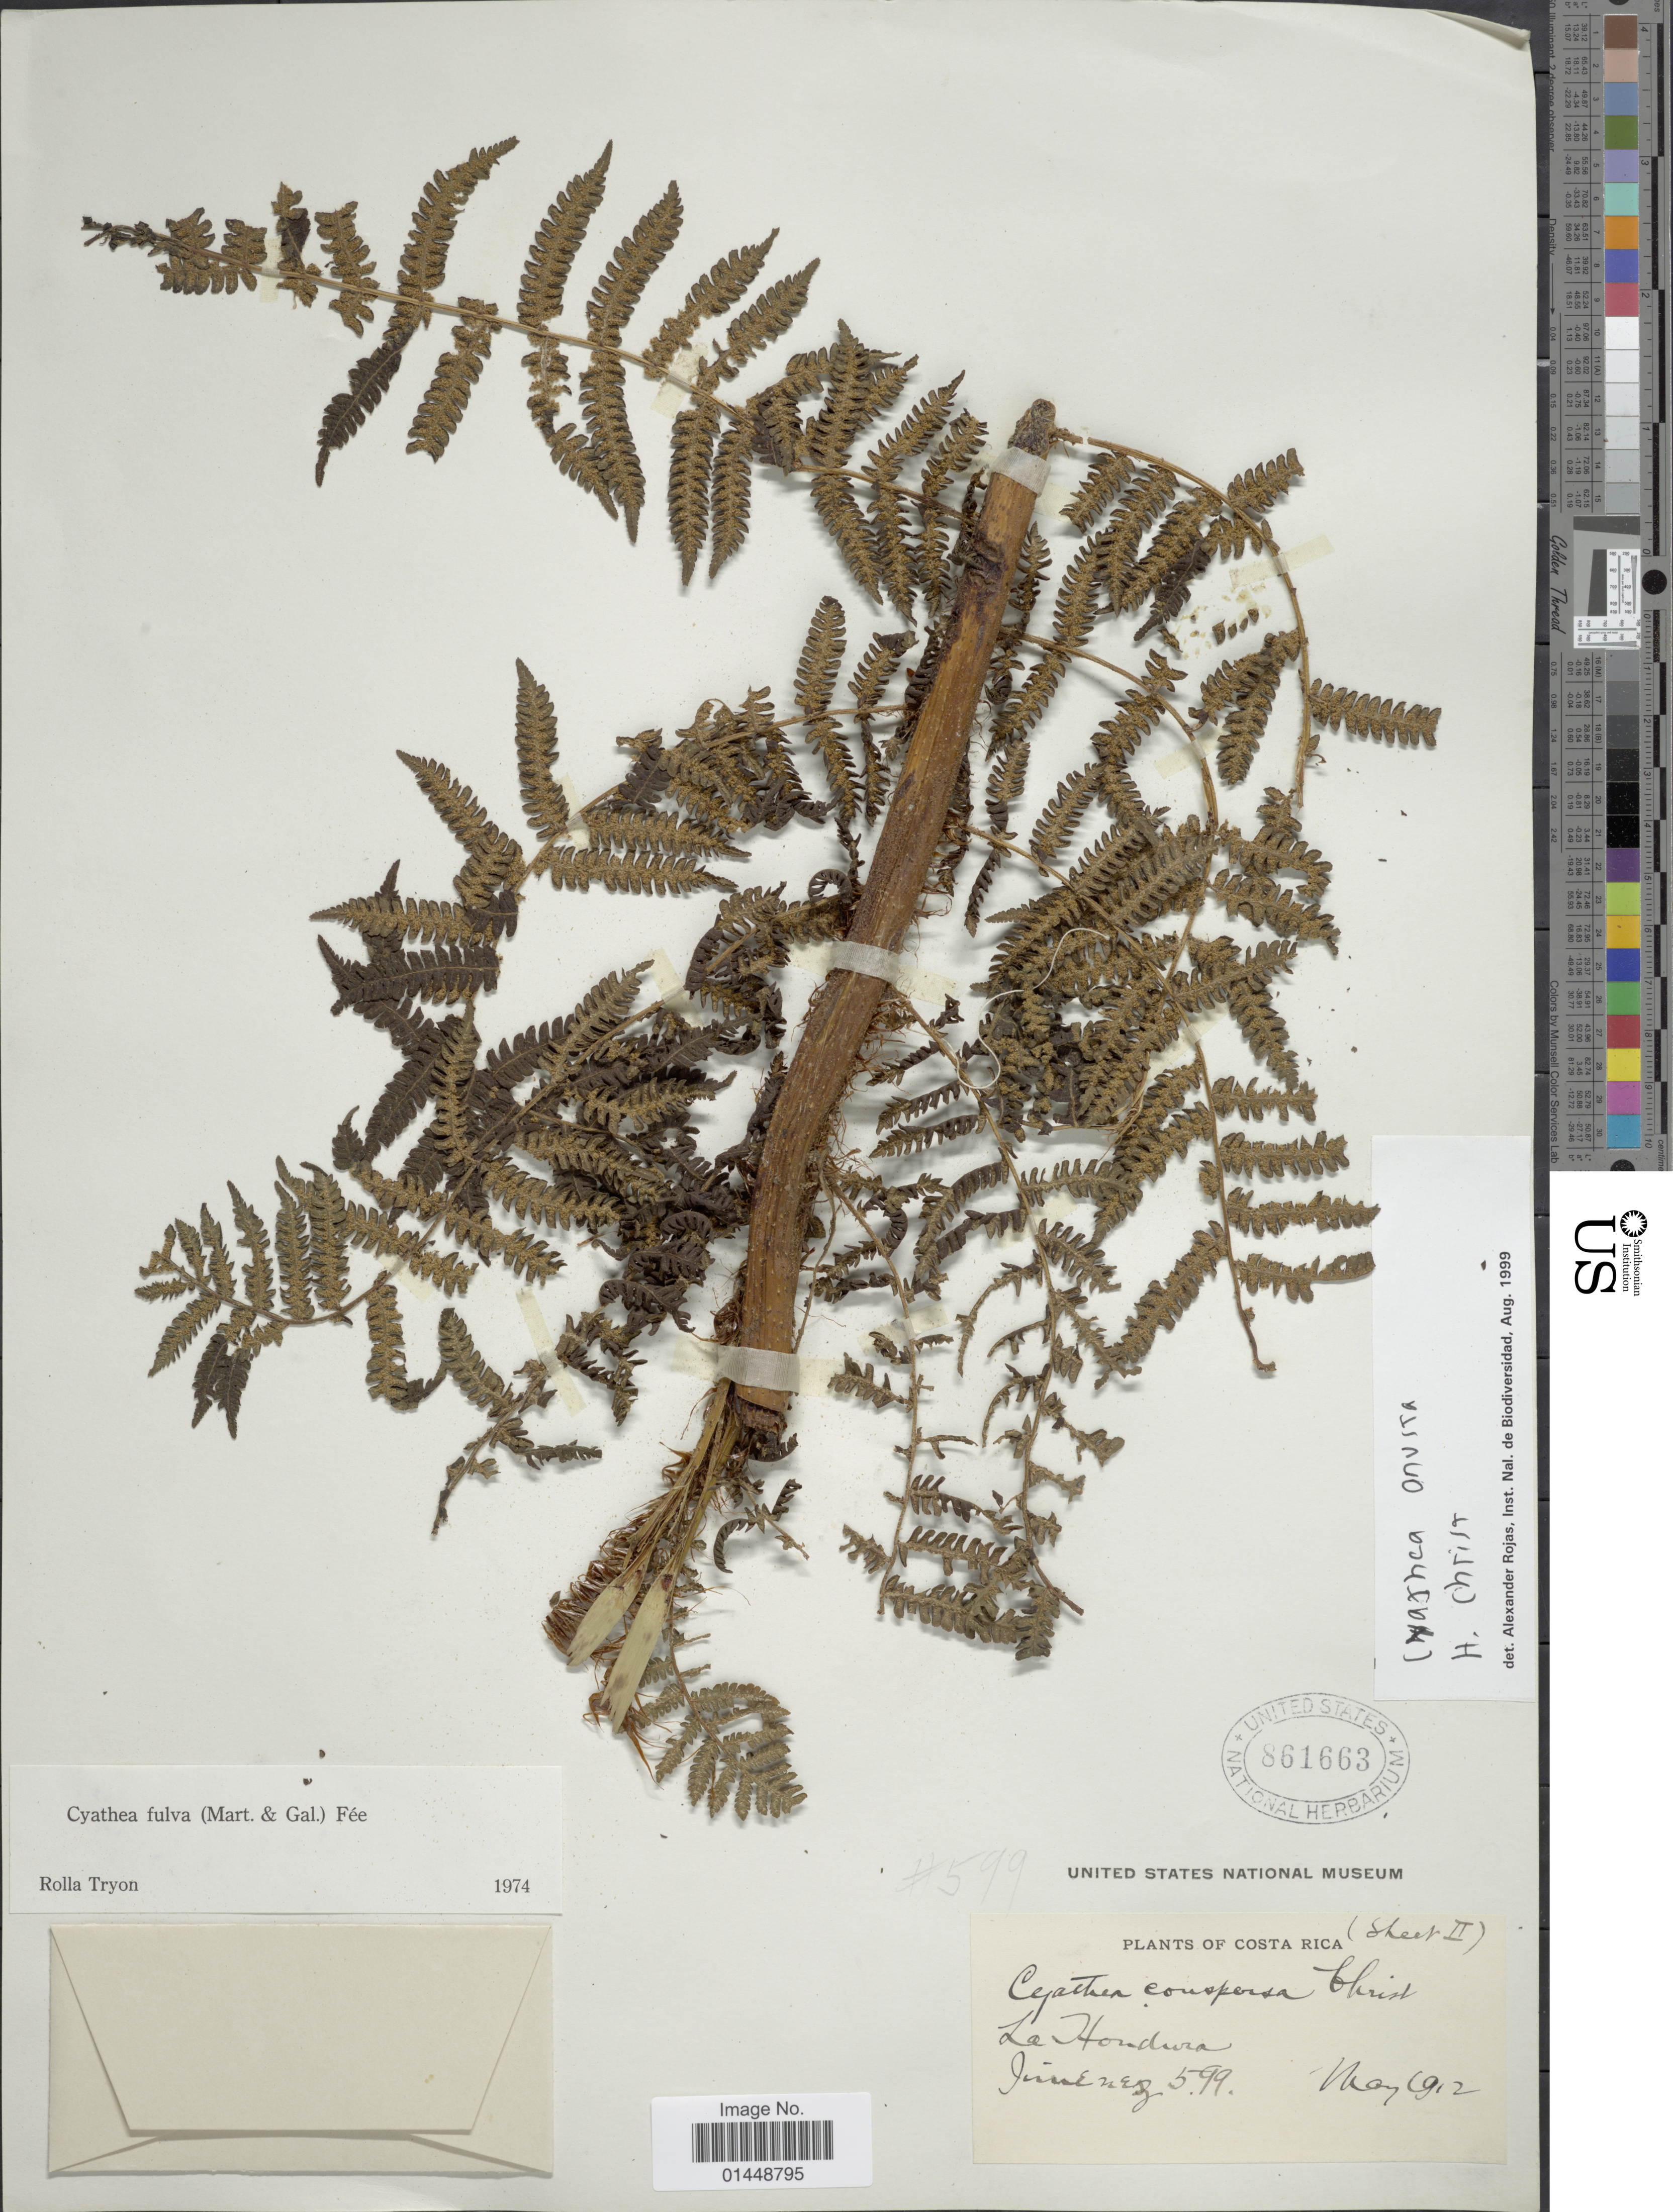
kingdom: Plantae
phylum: Tracheophyta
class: Polypodiopsida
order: Cyatheales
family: Cyatheaceae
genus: Cyathea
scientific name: Cyathea fulva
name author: (M. Martens & Galeotti) Fée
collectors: Jimenez, --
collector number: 599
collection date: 1912-05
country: Costa Rica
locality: La Hondura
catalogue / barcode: US 861663